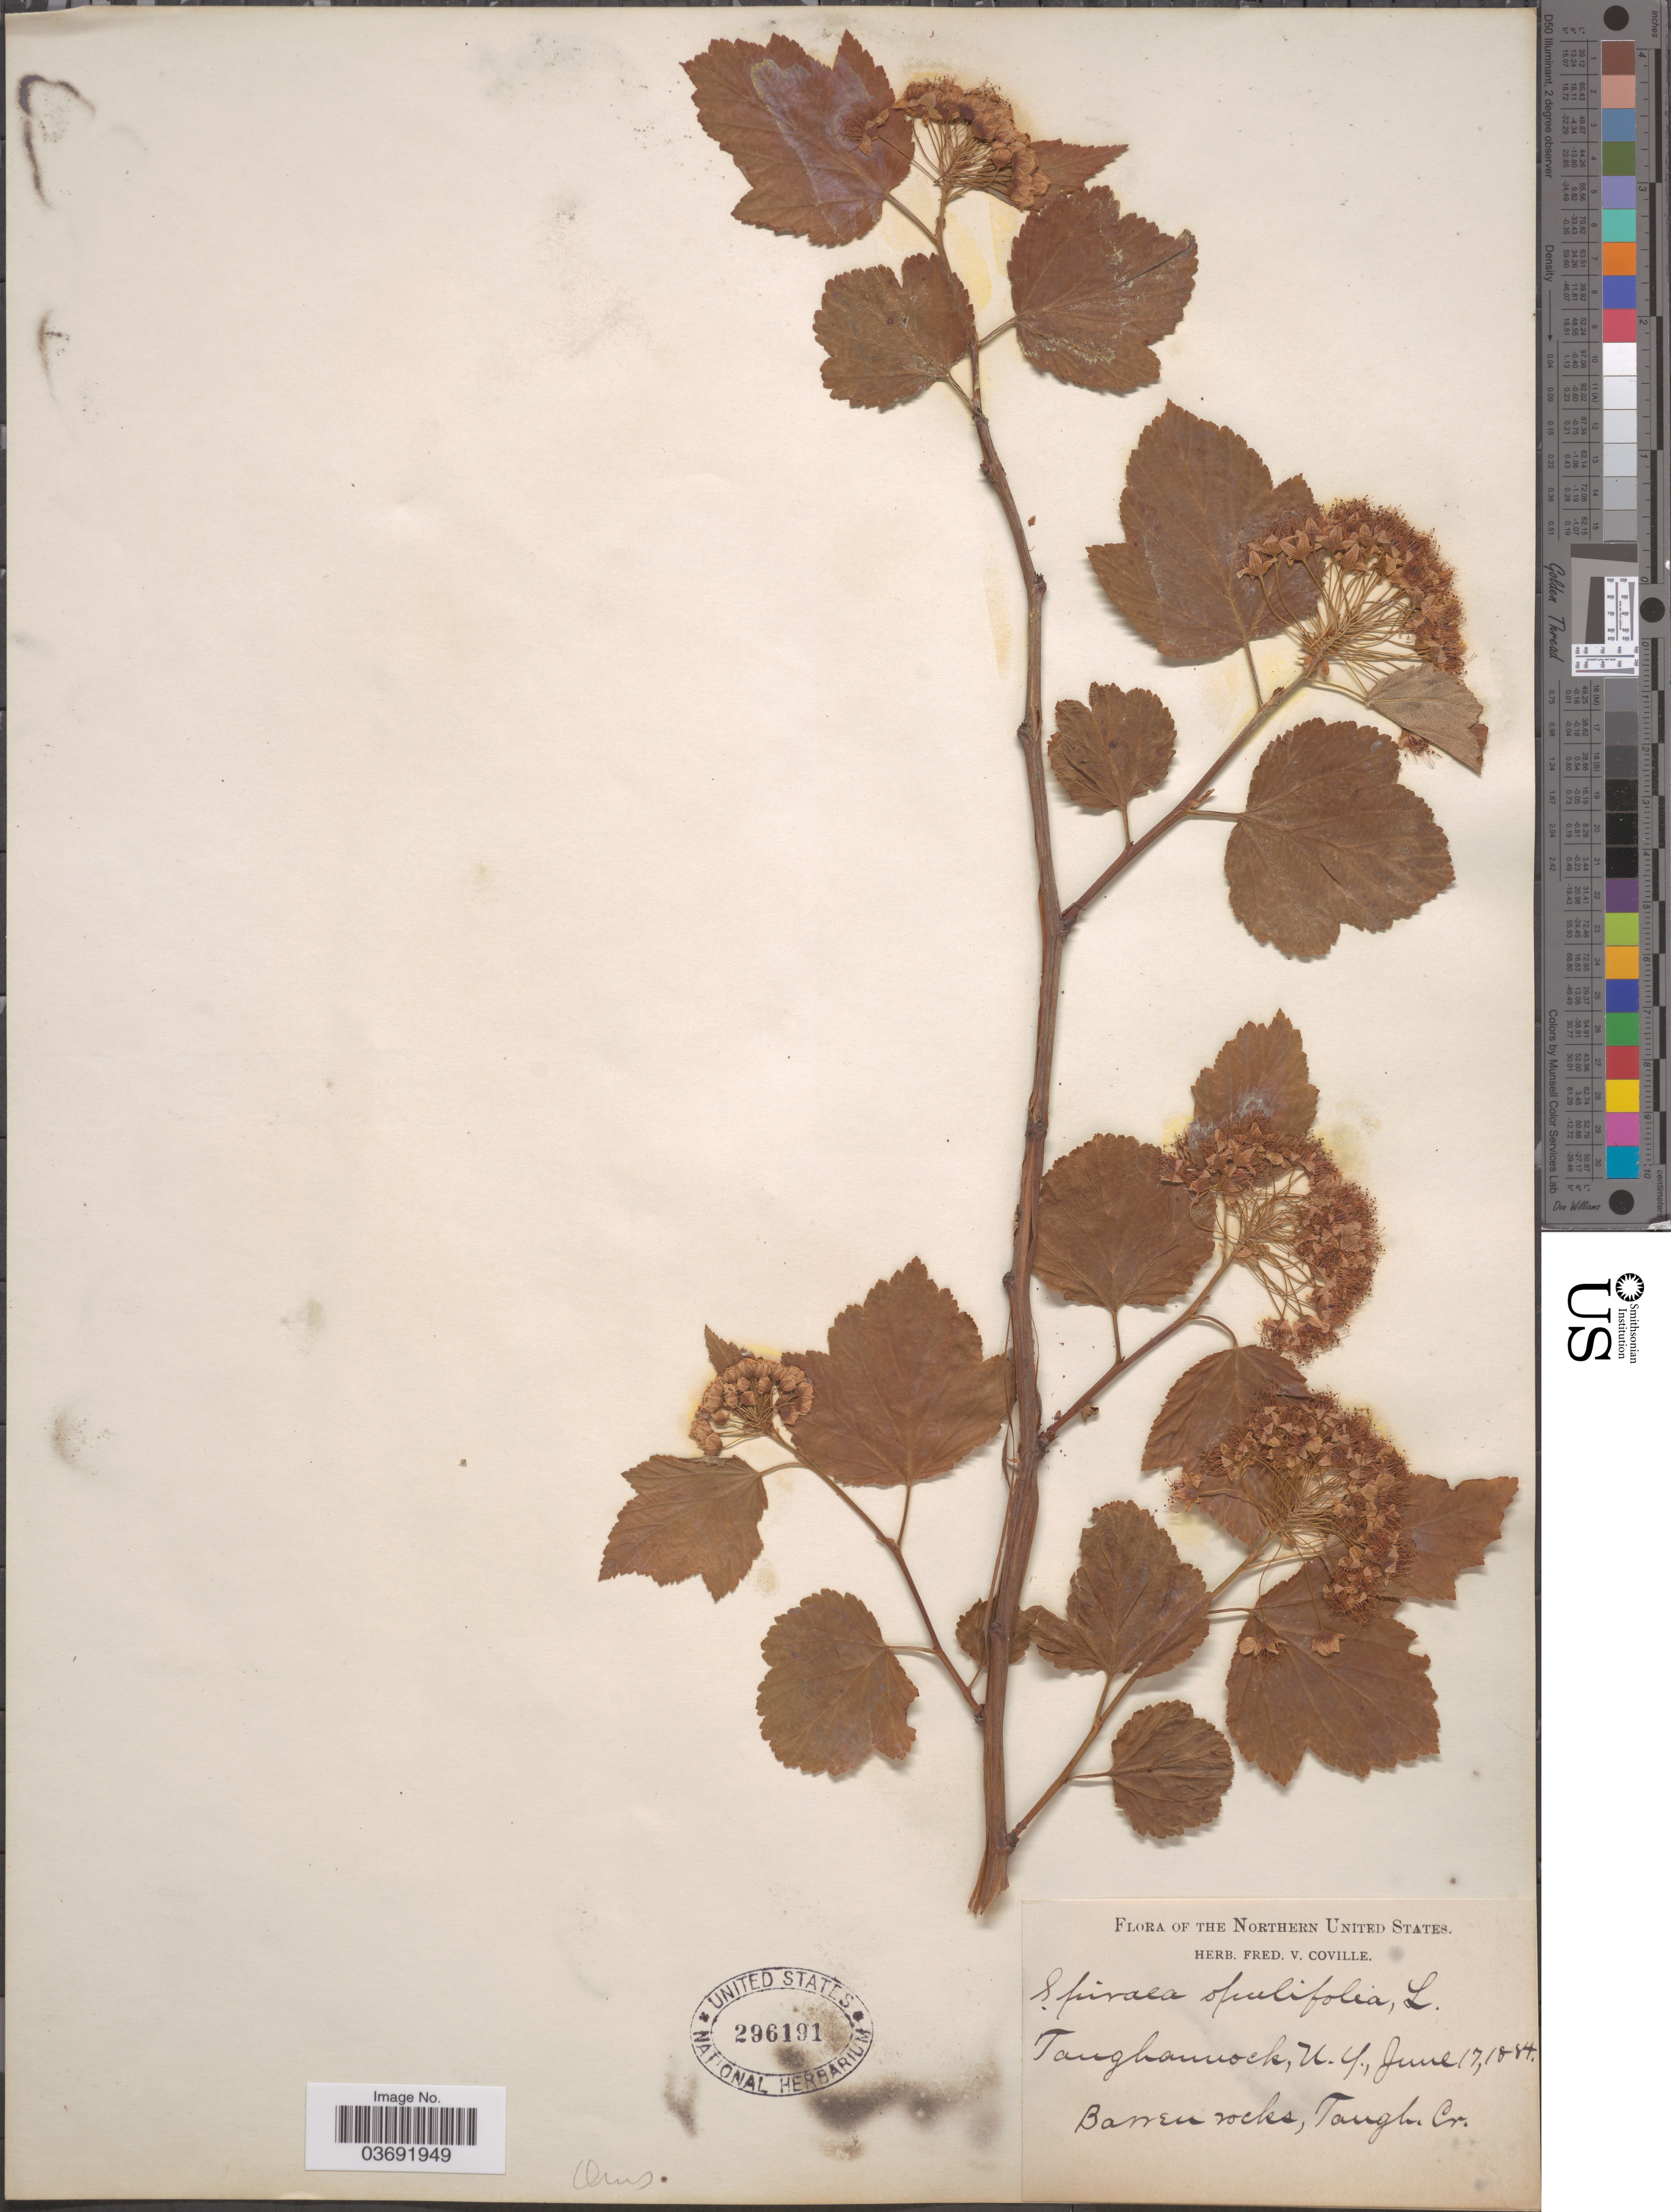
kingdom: Plantae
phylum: Tracheophyta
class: Magnoliopsida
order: Rosales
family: Rosaceae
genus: Physocarpus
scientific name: Physocarpus opulifolius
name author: (L.) Maxim.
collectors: F. V. Coville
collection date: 1884-06-17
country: United States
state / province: New York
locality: Northern United States. Taughannock, N.Y. Barren rocks, Taugh. Cr.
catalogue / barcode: US 296191